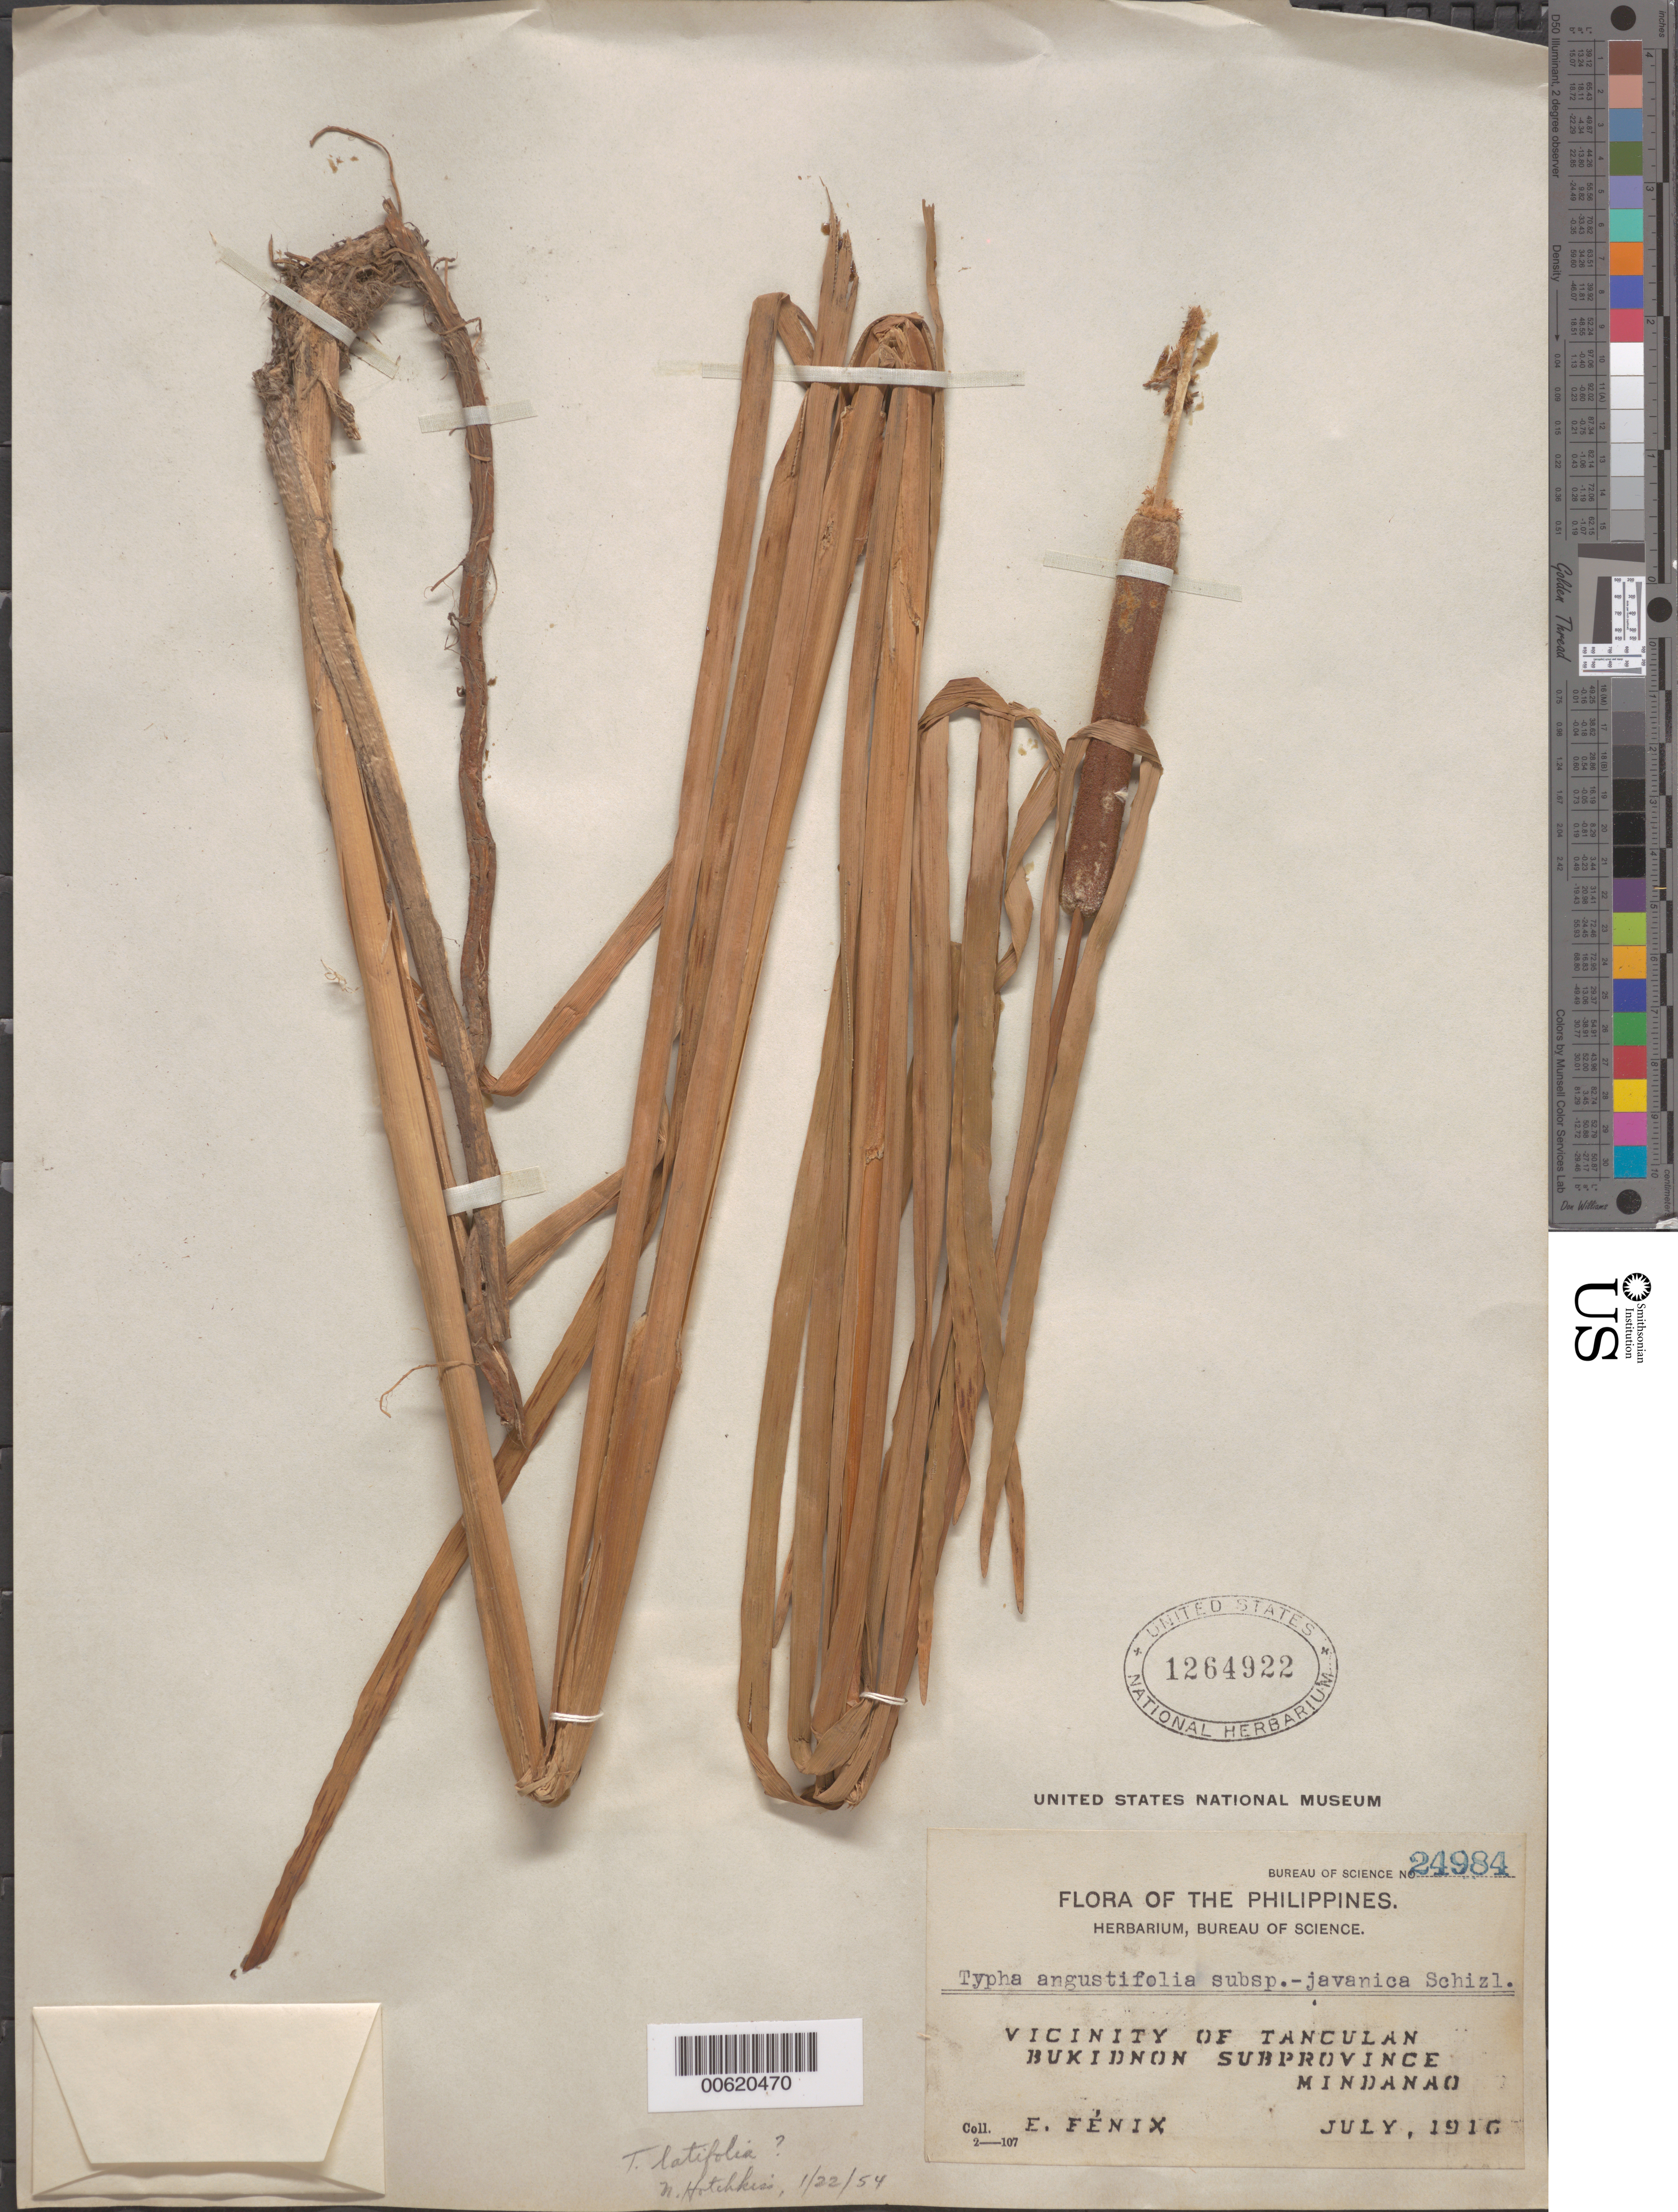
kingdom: Plantae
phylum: Tracheophyta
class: Liliopsida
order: Poales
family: Typhaceae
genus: Typha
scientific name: Typha latifolia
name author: L.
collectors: E. Fénix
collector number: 24984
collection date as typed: Jul 1916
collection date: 1916-07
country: Philippines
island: Mindanao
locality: Tanculan, Bukidnon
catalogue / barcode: US 1264922